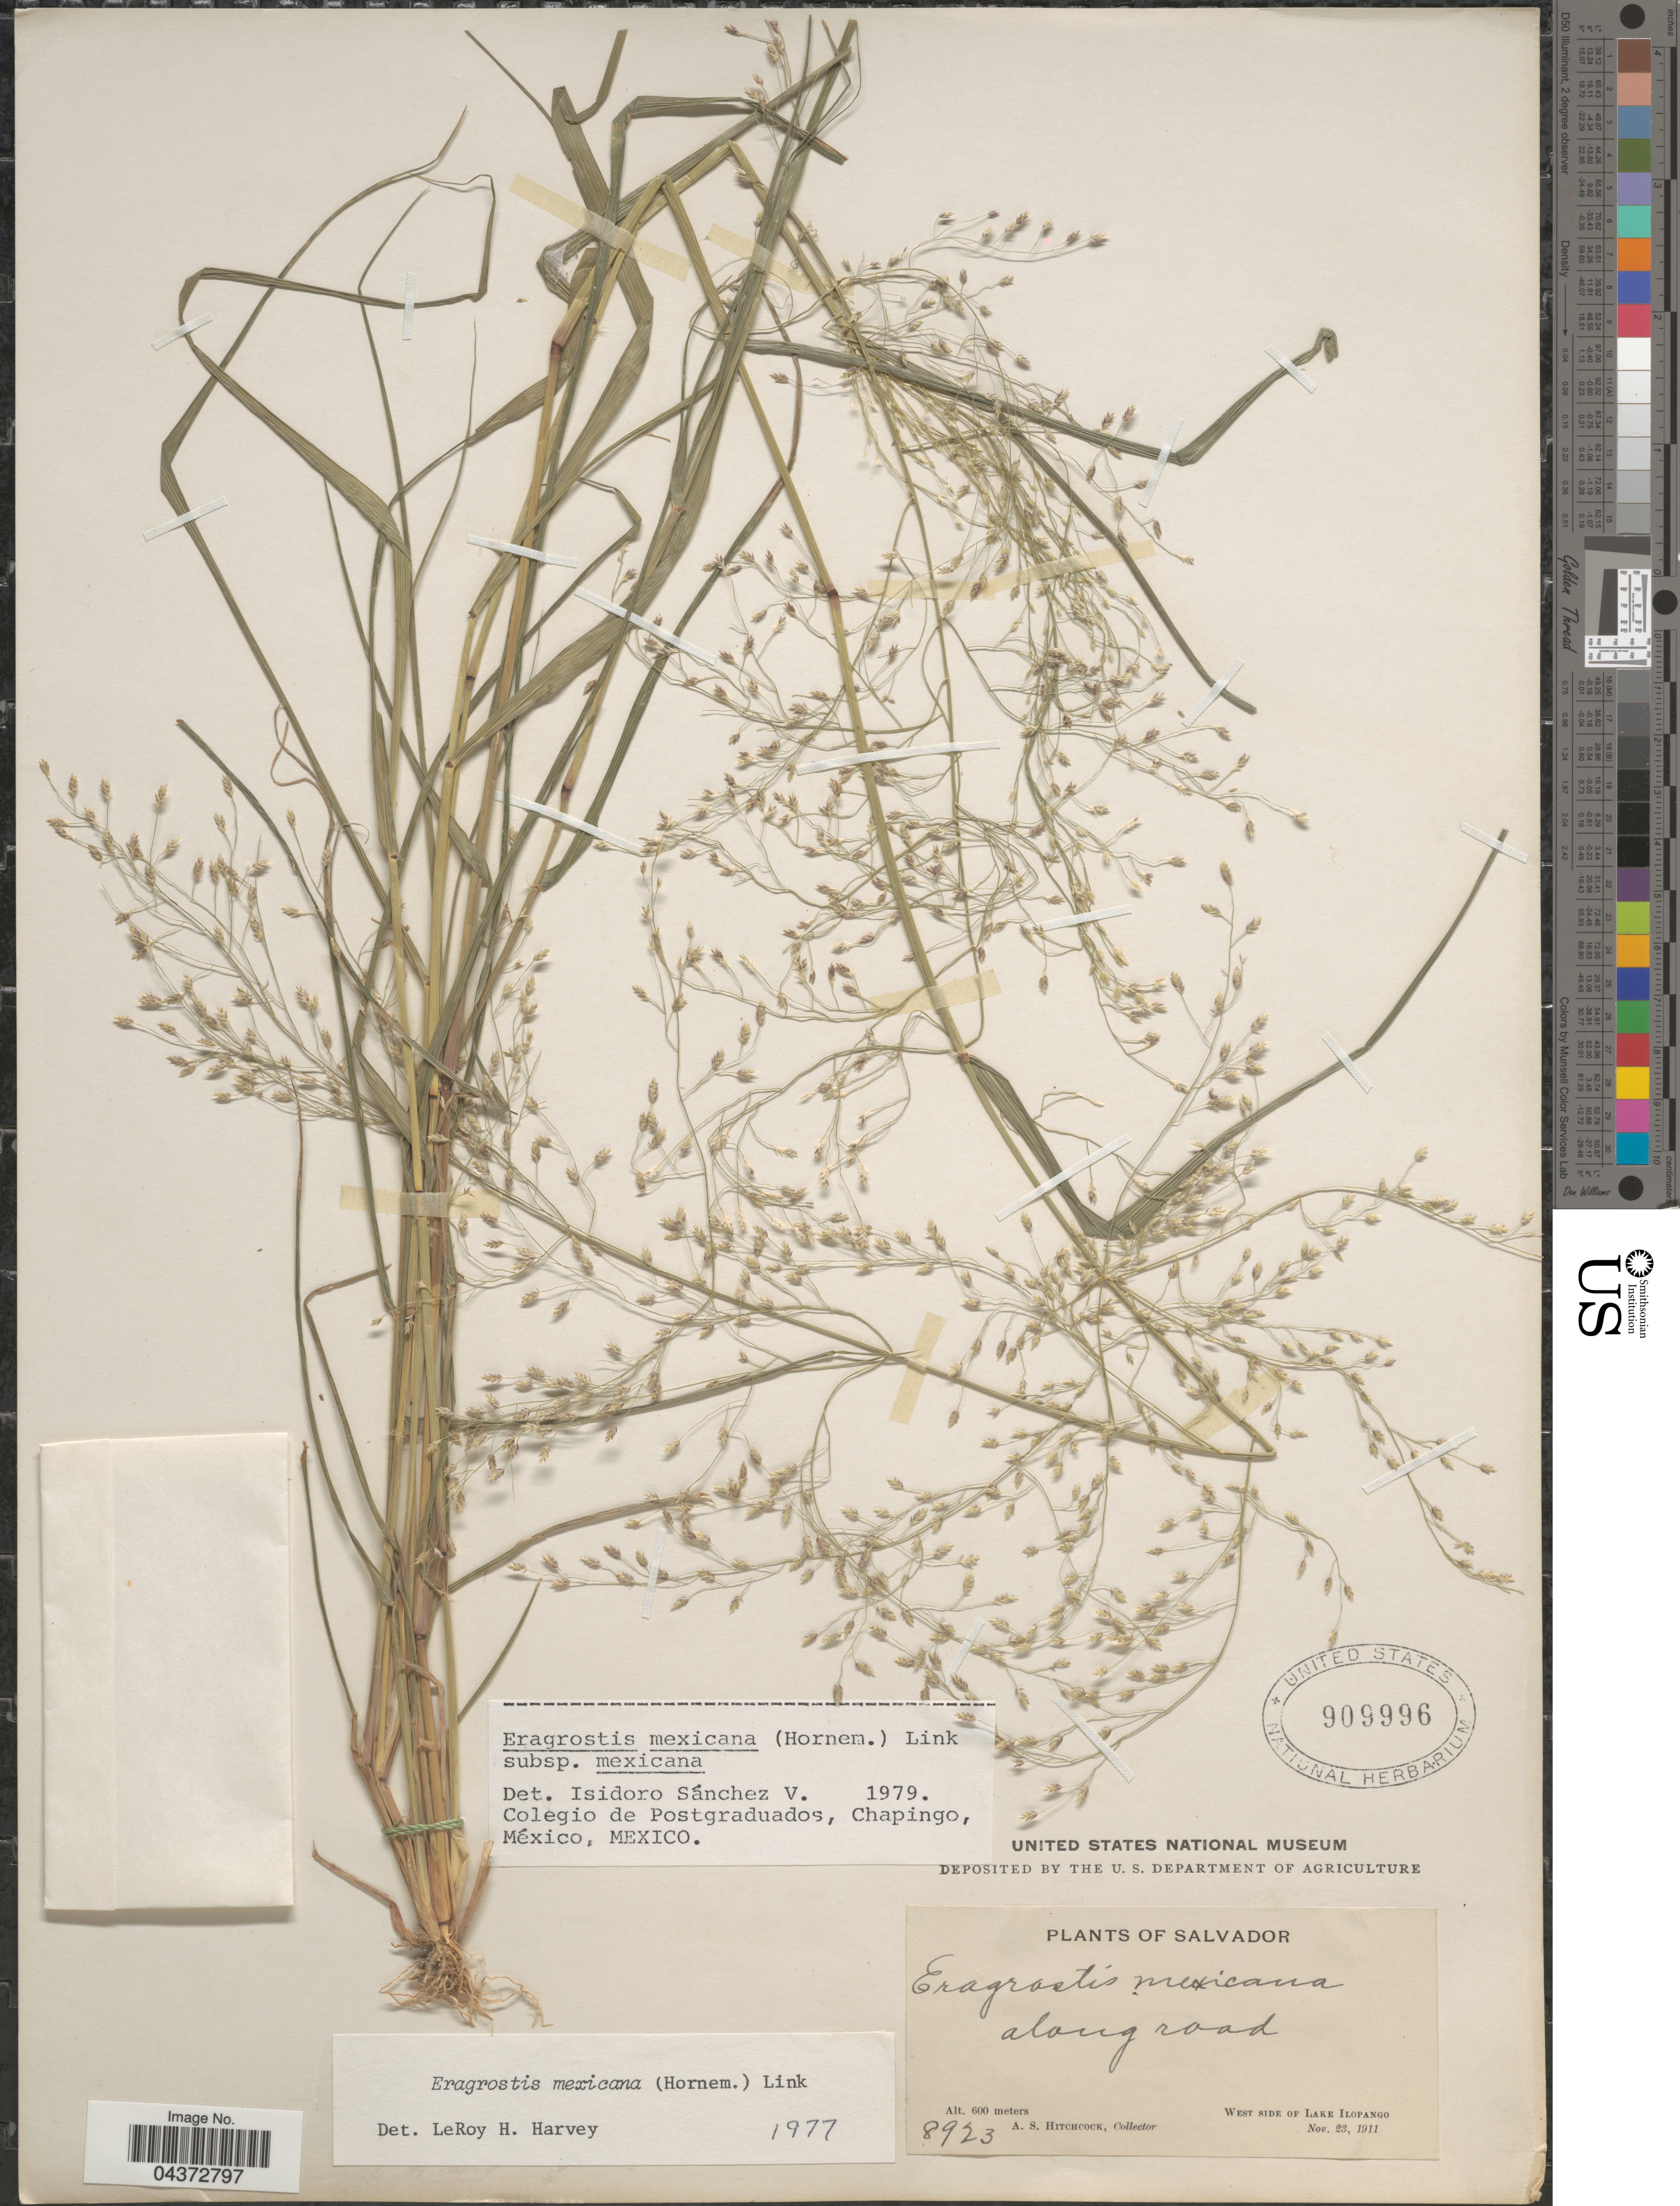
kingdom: Plantae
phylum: Tracheophyta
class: Liliopsida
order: Poales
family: Poaceae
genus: Eragrostis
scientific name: Eragrostis mexicana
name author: (Hornem.) Link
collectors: A. S. Hitchcock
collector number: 8923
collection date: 1911-11-23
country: El Salvador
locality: Along road. West side of Lake Ilopango.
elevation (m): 600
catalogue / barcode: US 909996